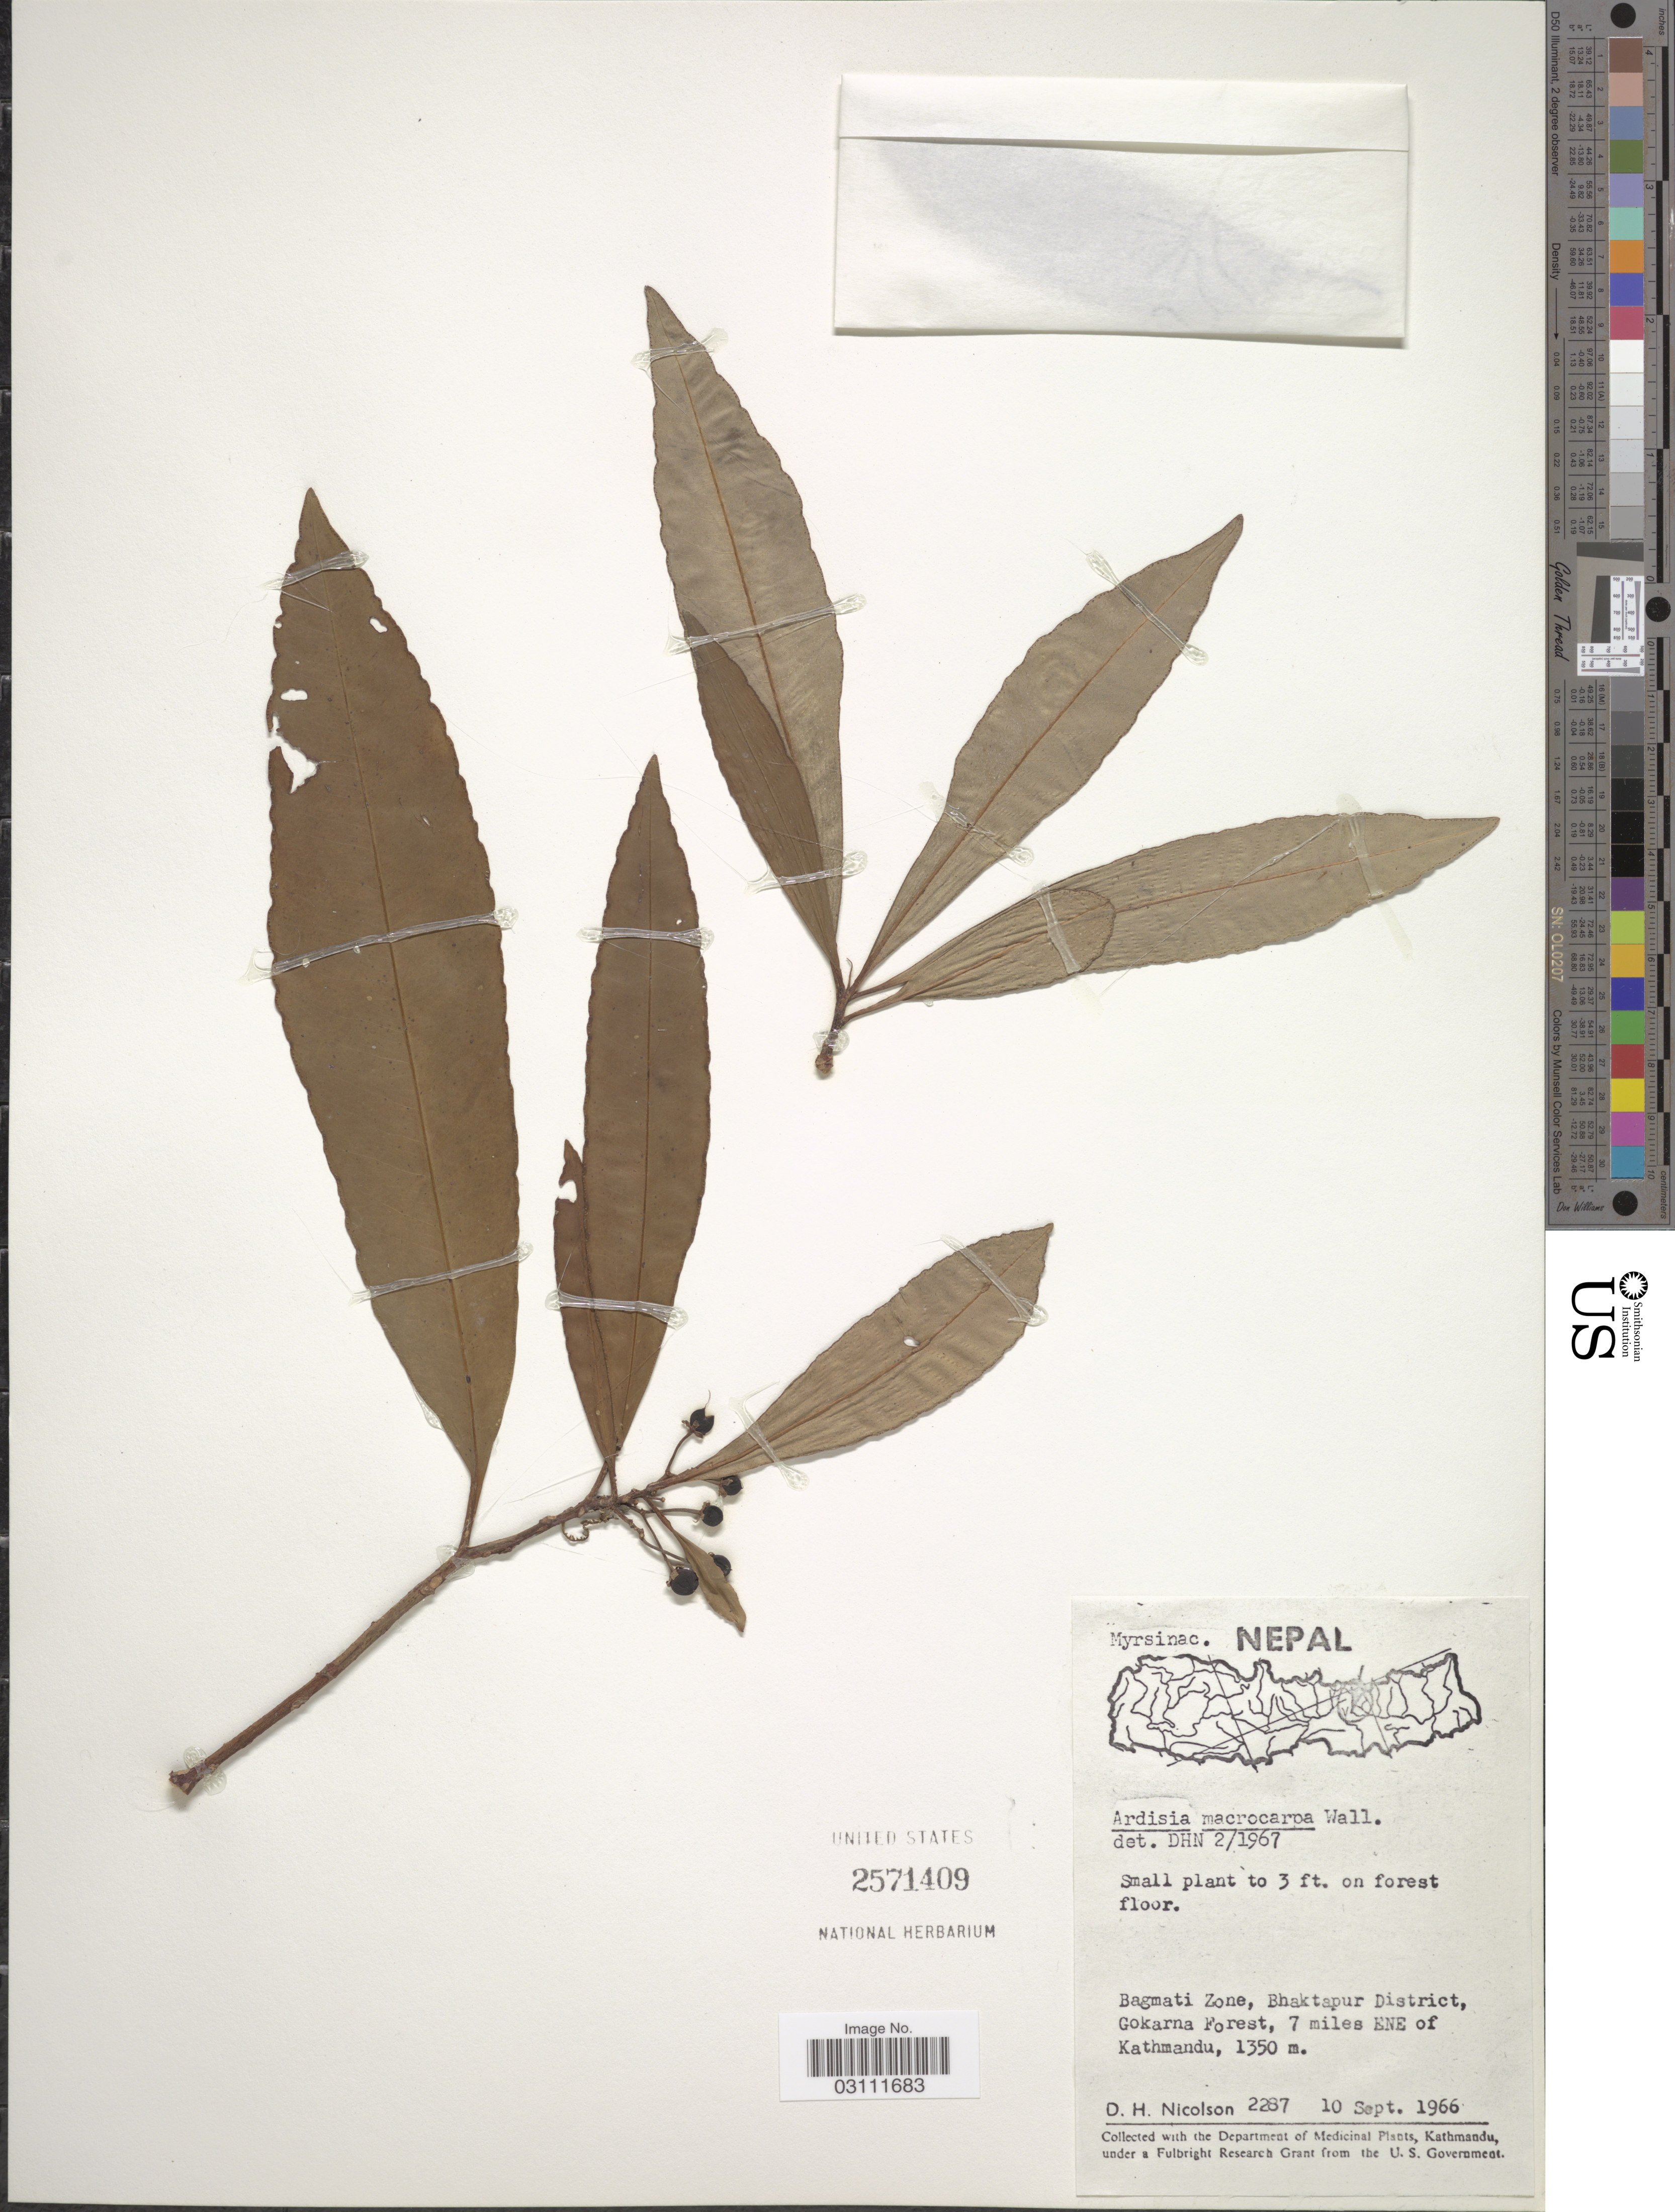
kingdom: Plantae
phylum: Tracheophyta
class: Magnoliopsida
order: Ericales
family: Primulaceae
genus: Ardisia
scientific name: Ardisia macrocarpa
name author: Wall.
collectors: D. H. Nicolson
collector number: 2287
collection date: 1966-09-10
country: Nepal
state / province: Bagmati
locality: Bagmati Zone, Bhaktapur District, Gokarna Forest, 7 miles ENE of Kathmandu.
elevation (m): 1350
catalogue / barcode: US 2571409